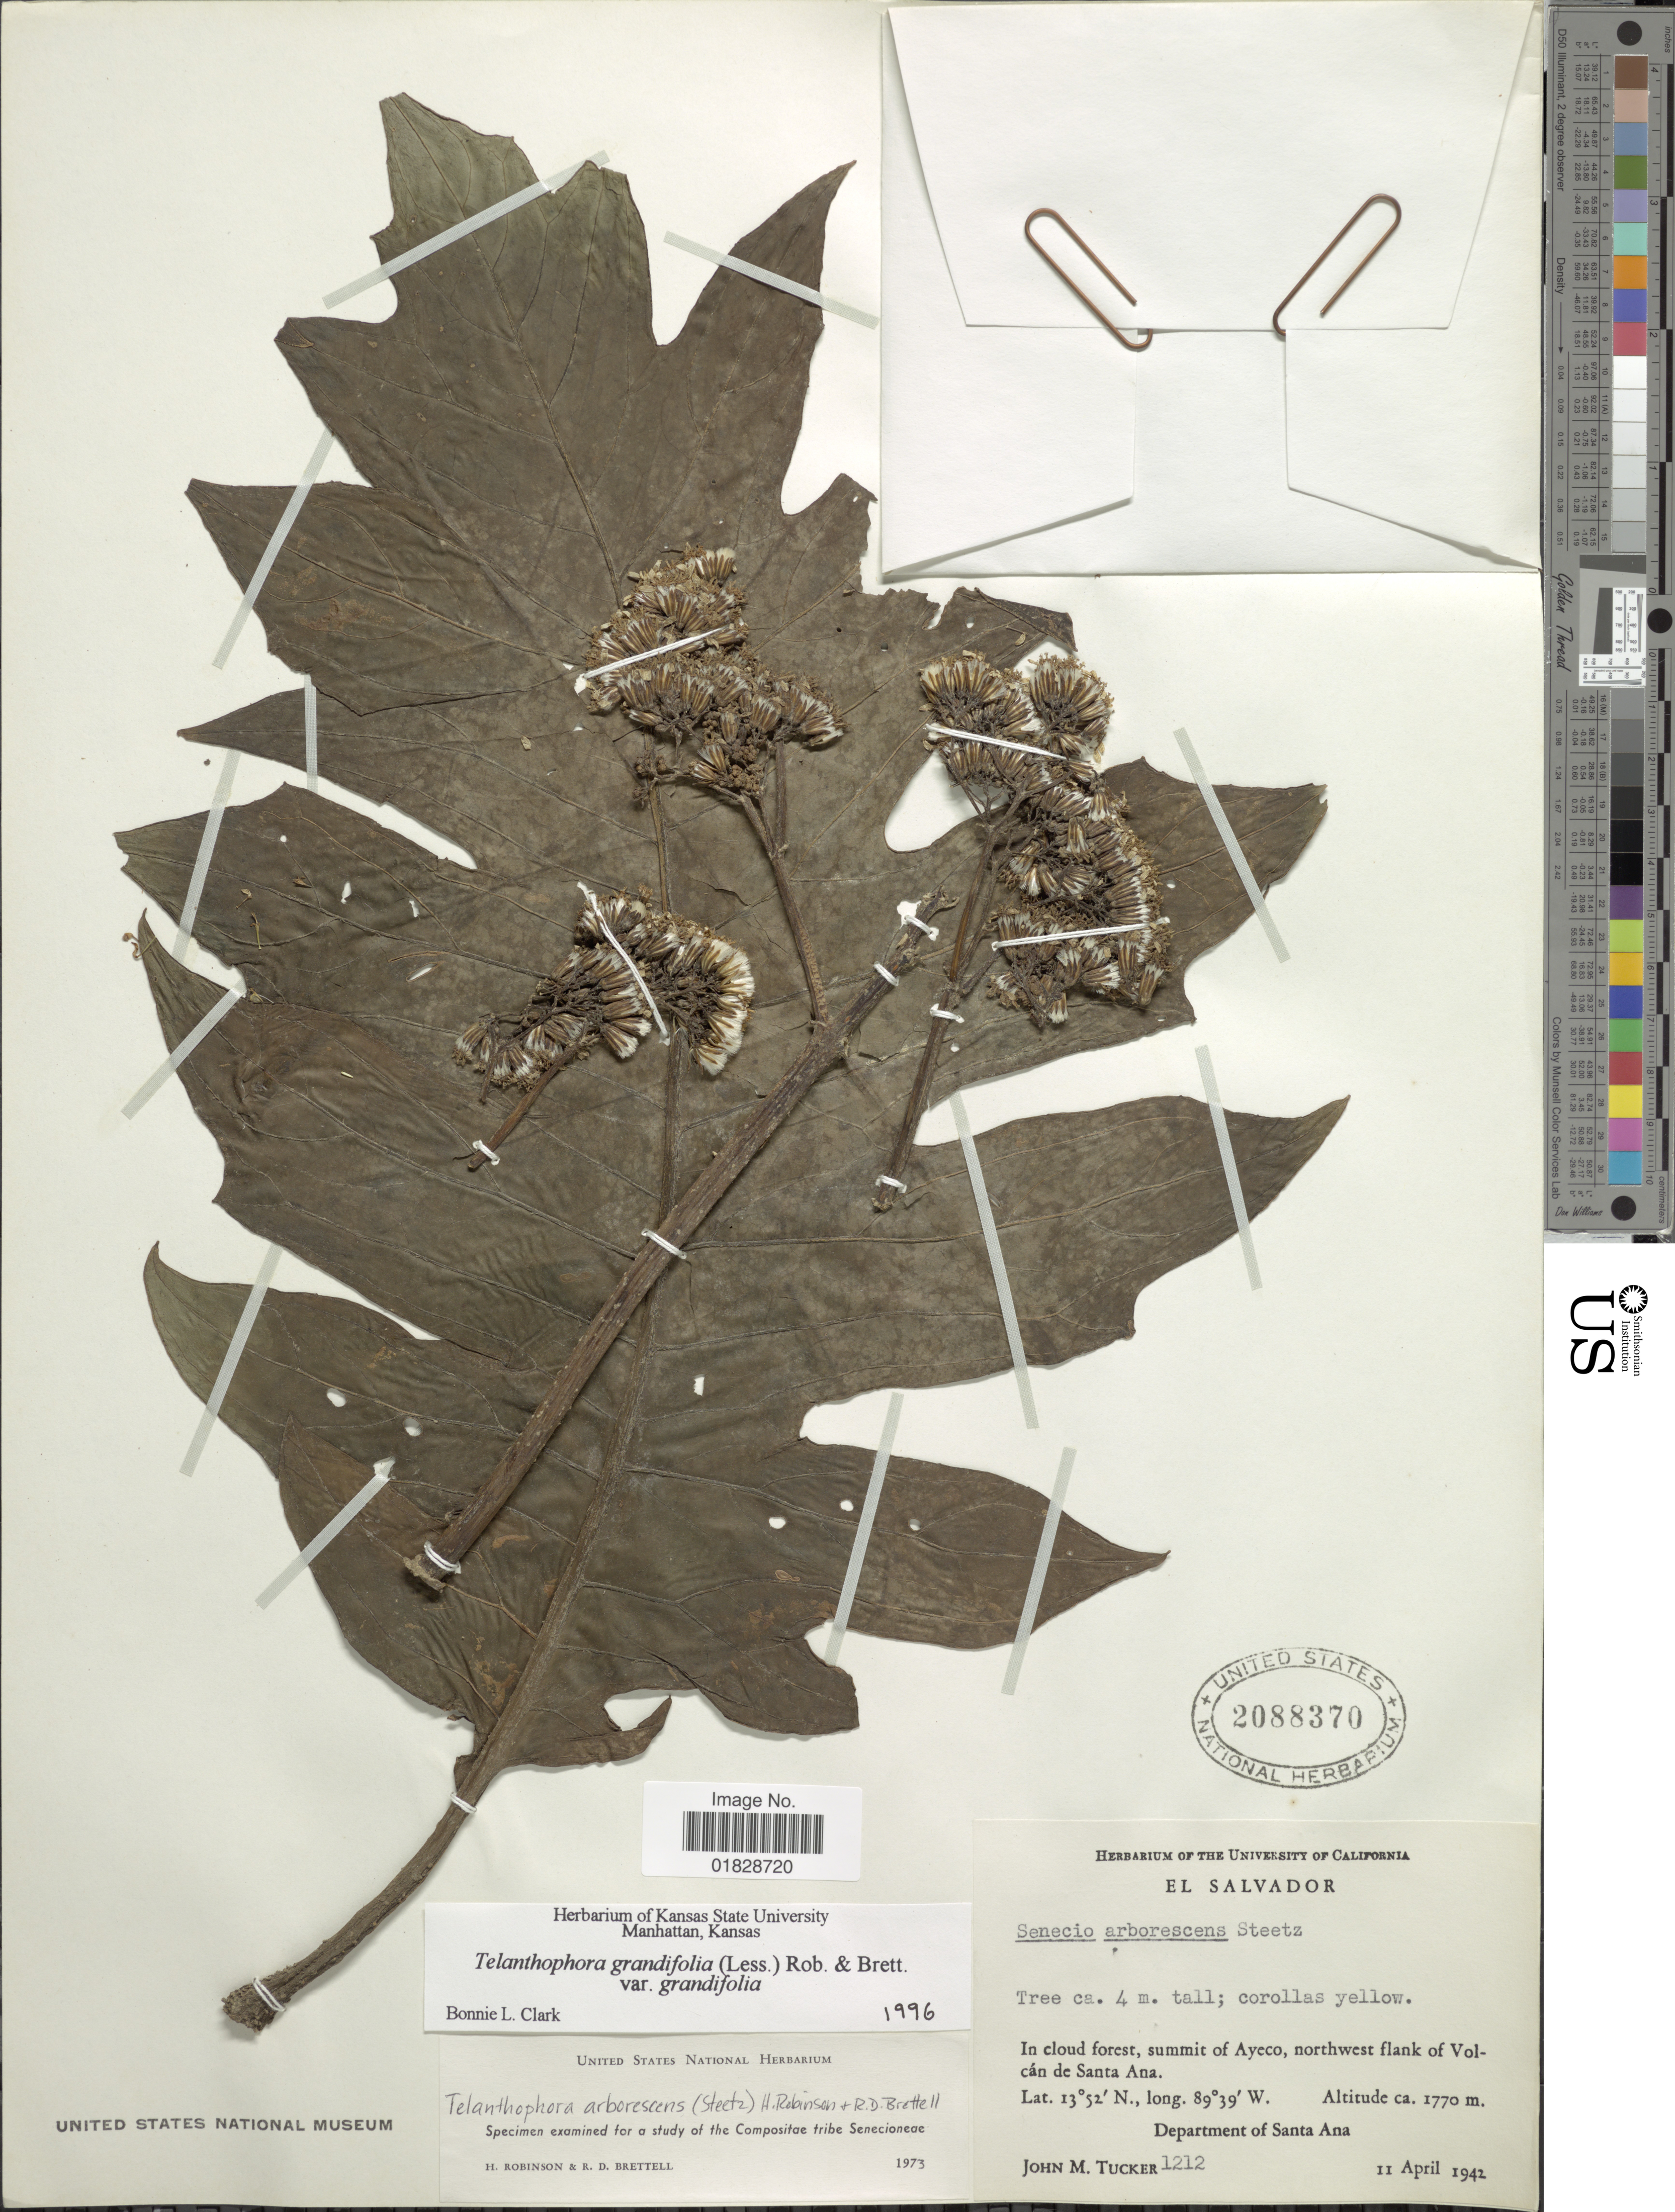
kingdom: Plantae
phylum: Tracheophyta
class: Magnoliopsida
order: Asterales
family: Asteraceae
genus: Telanthophora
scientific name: Telanthophora grandifolia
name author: (Less.) H. Rob. & Brettell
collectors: J. M. Tucker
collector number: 1212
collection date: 1942-04-11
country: El Salvador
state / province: Santa Ana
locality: In cloud forest, summit of Ayeco, northwest flank of Volcán de Santa Ana. Department of Santa Ana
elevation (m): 1770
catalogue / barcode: US 2088370